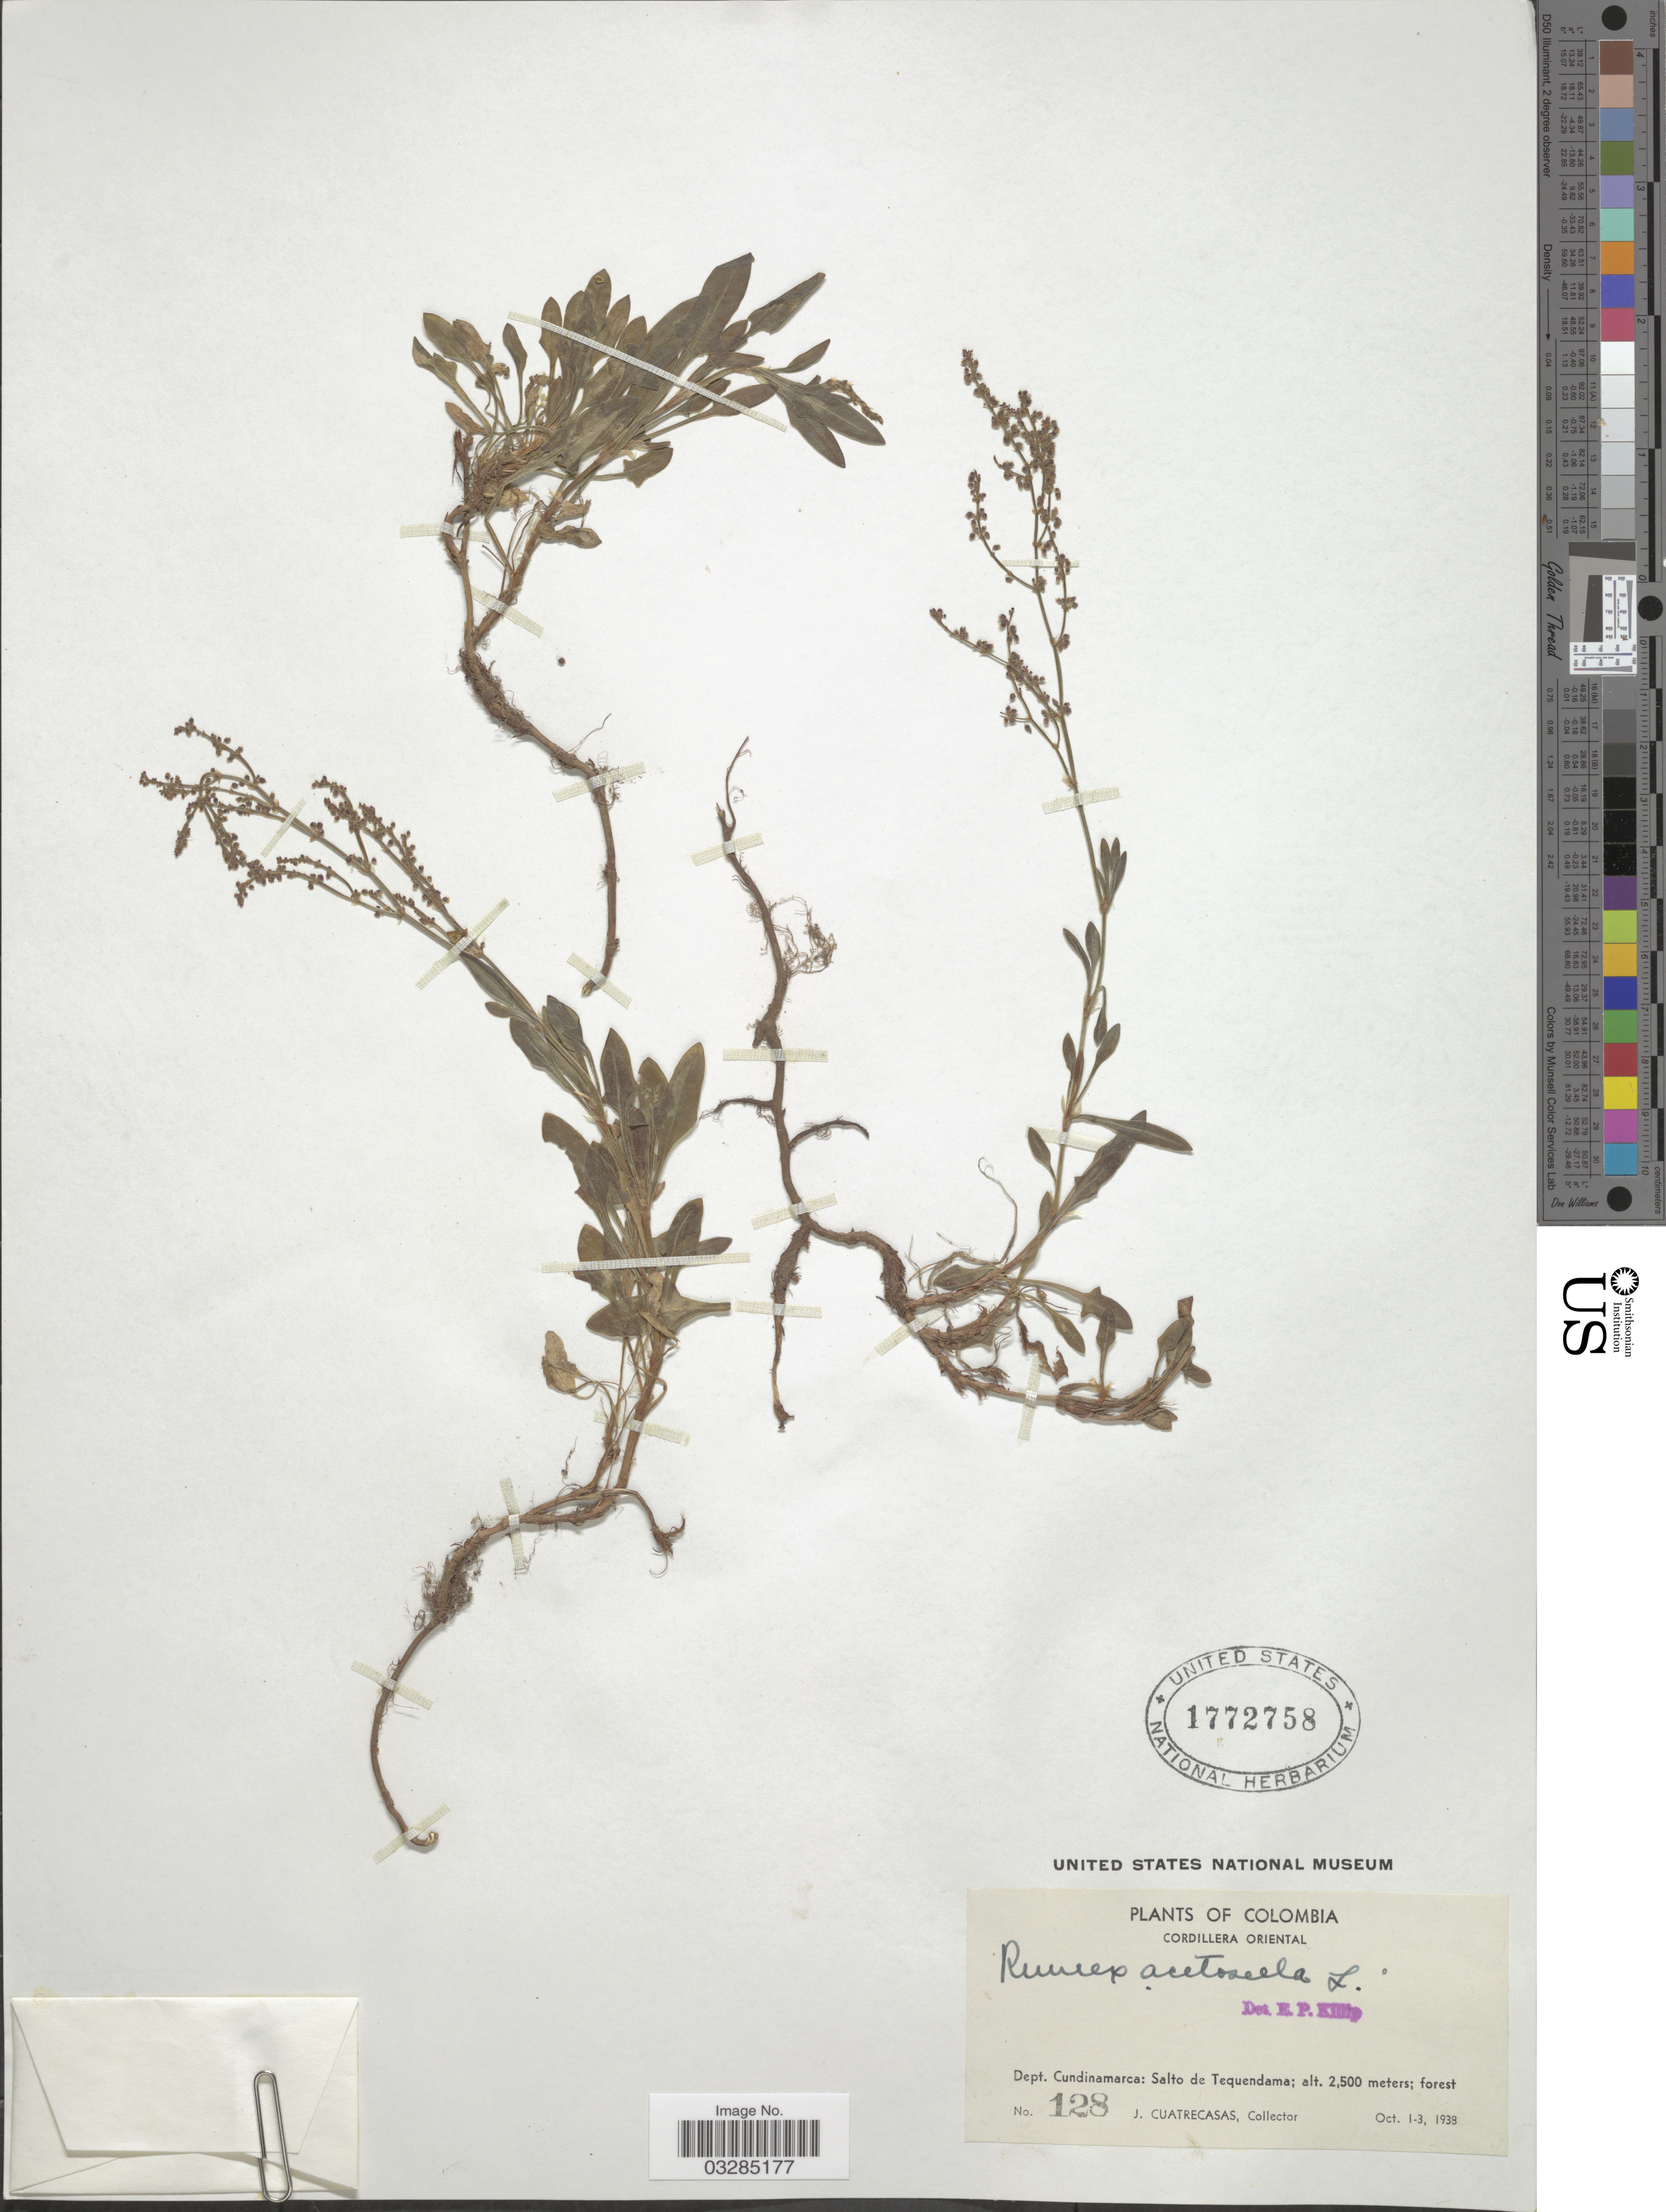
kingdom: Plantae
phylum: Tracheophyta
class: Magnoliopsida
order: Caryophyllales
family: Polygonaceae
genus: Rumex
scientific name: Rumex acetosella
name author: L.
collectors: J. Cuatrecasas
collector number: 128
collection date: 1938-10-01/1938-10-03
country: Colombia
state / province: Cundinamarca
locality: Cordillera Oriental. Dept. Cundinamarca: Salto de Tequendama.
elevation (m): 2500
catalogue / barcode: US 1772758